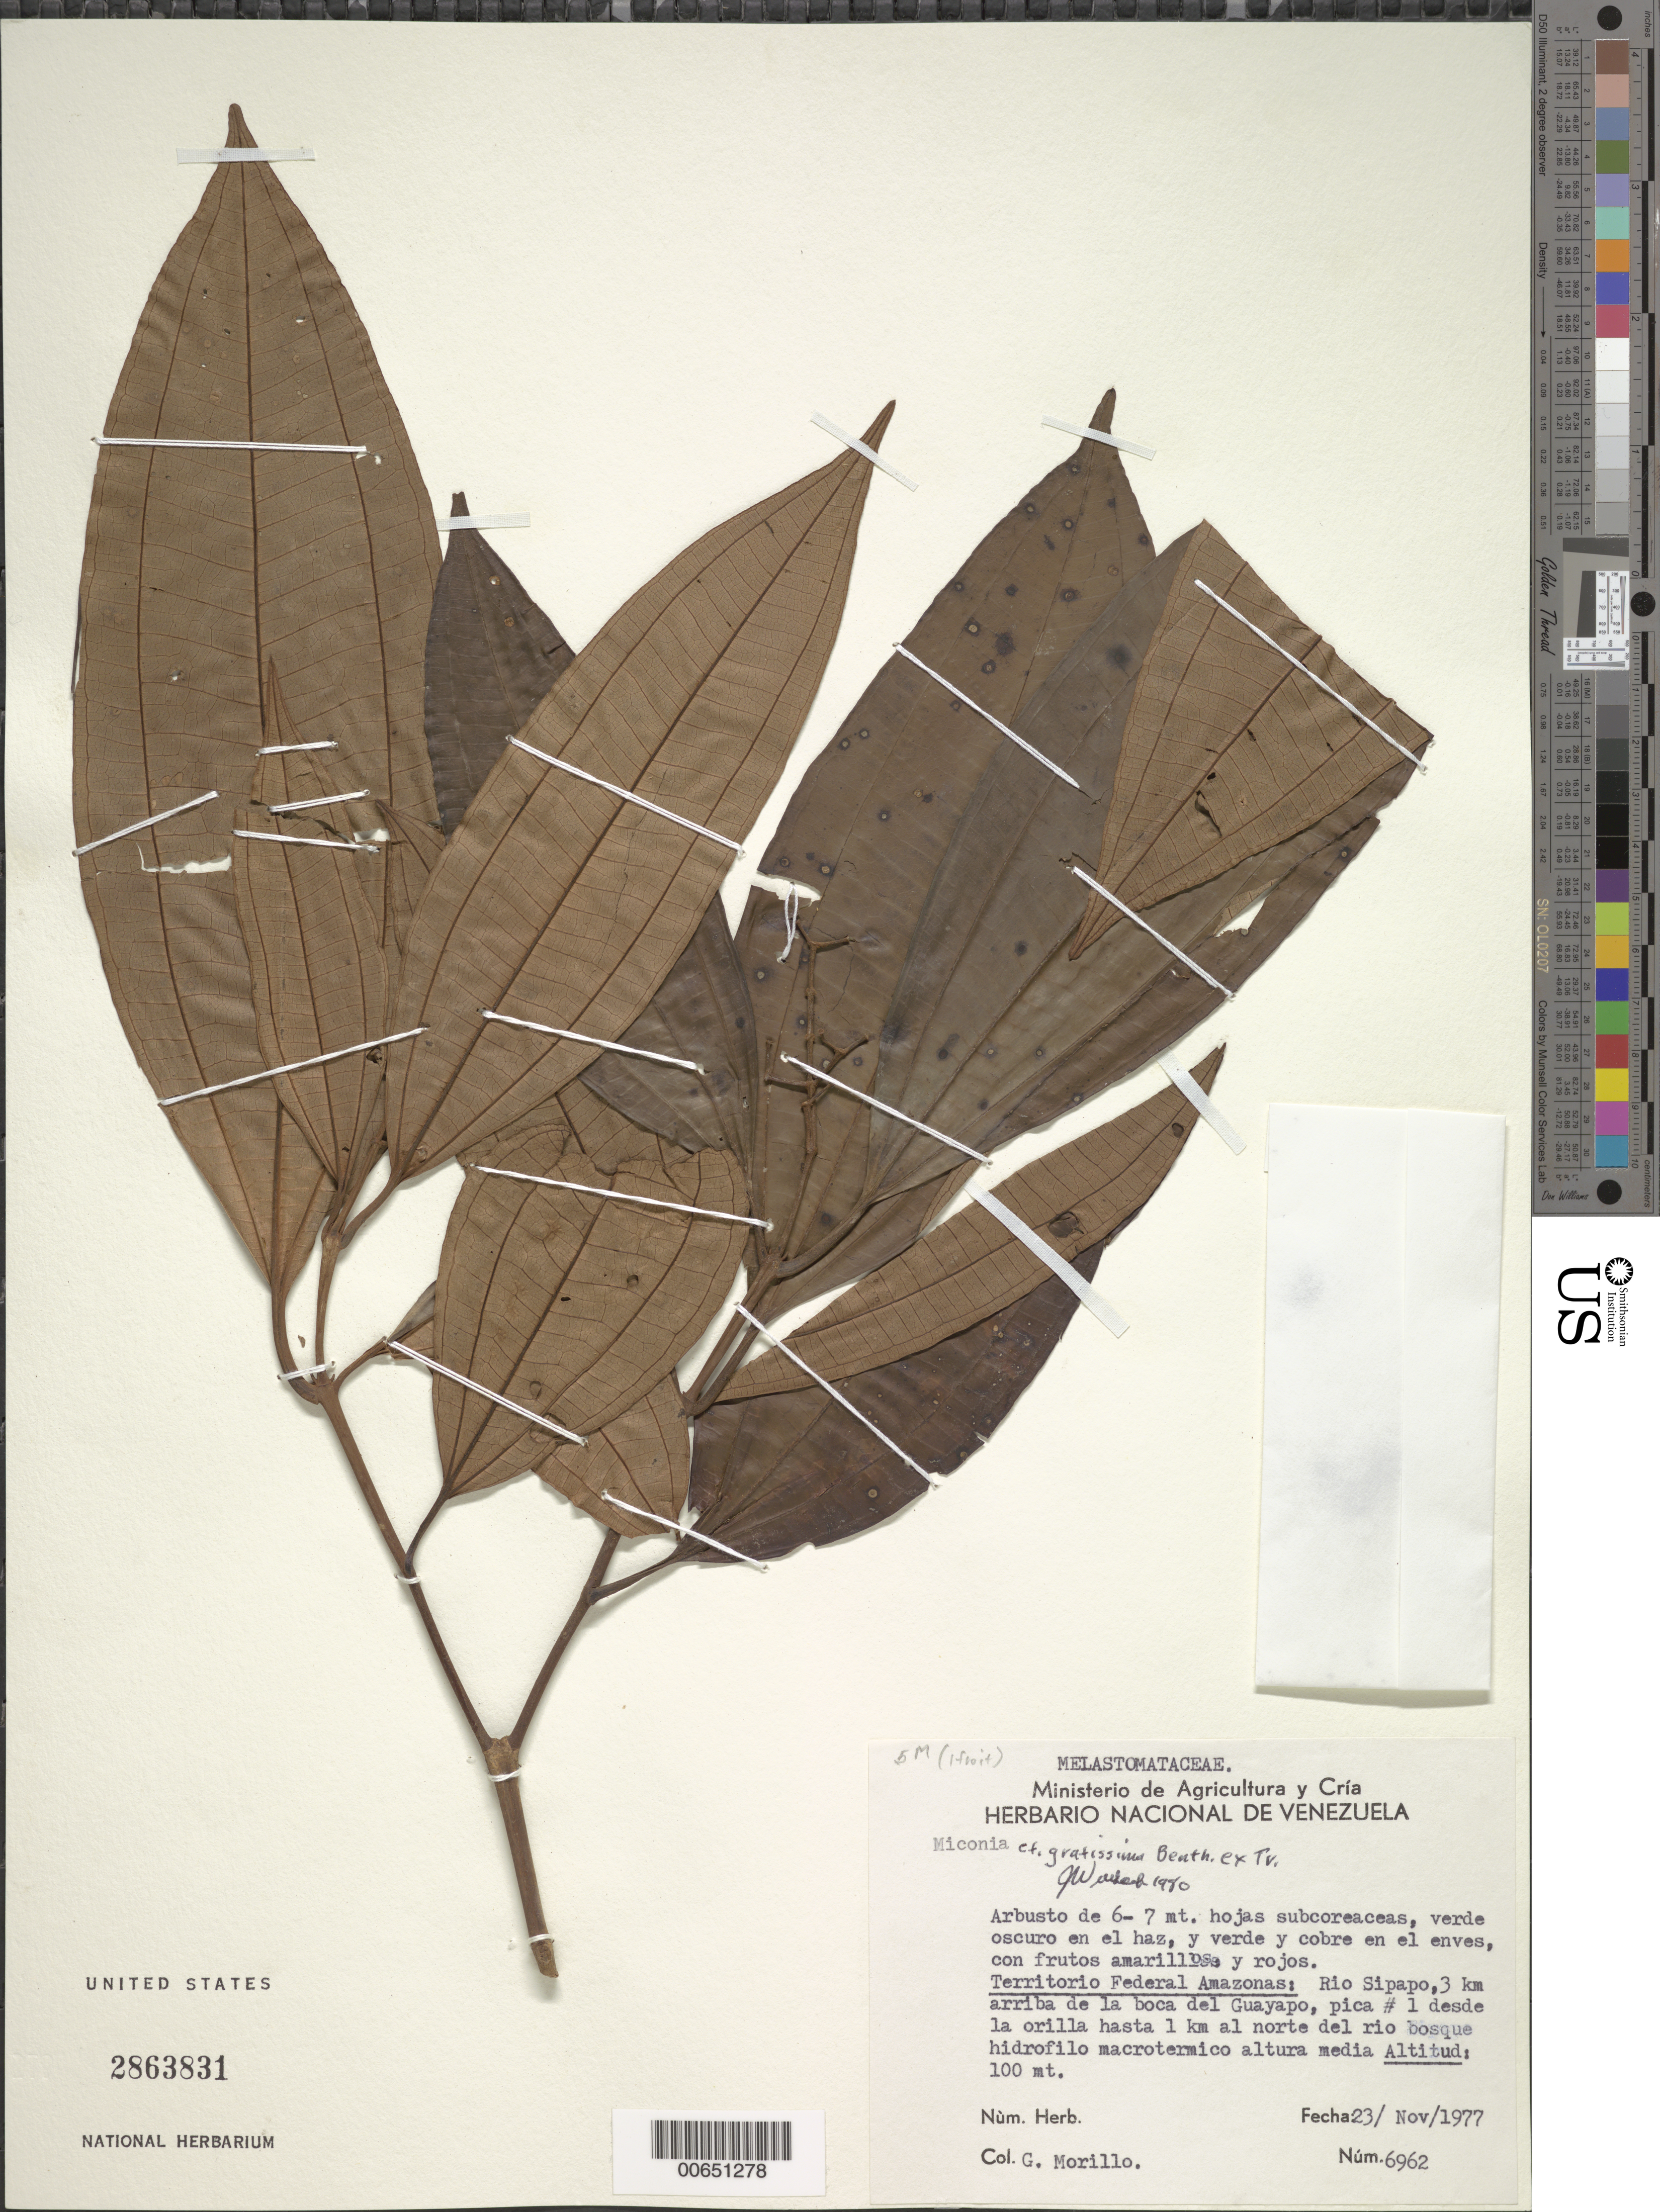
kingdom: Plantae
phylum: Tracheophyta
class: Magnoliopsida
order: Myrtales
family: Melastomataceae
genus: Miconia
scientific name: Miconia gratissima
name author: Benth. ex Triana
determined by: Wurdack, John J., (US), US (UNITED STATES)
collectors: G. Morillo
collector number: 6962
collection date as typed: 23-Nov-77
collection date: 1977-11-23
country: Venezuela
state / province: Amazonas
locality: Río Sipapo, 3 km arriba de la boca del Guayapo, pica #1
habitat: Desde la orilla hasta 1 km al norte del rio bosque hidrofilo macrotermico altura media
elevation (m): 100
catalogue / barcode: US 2863831